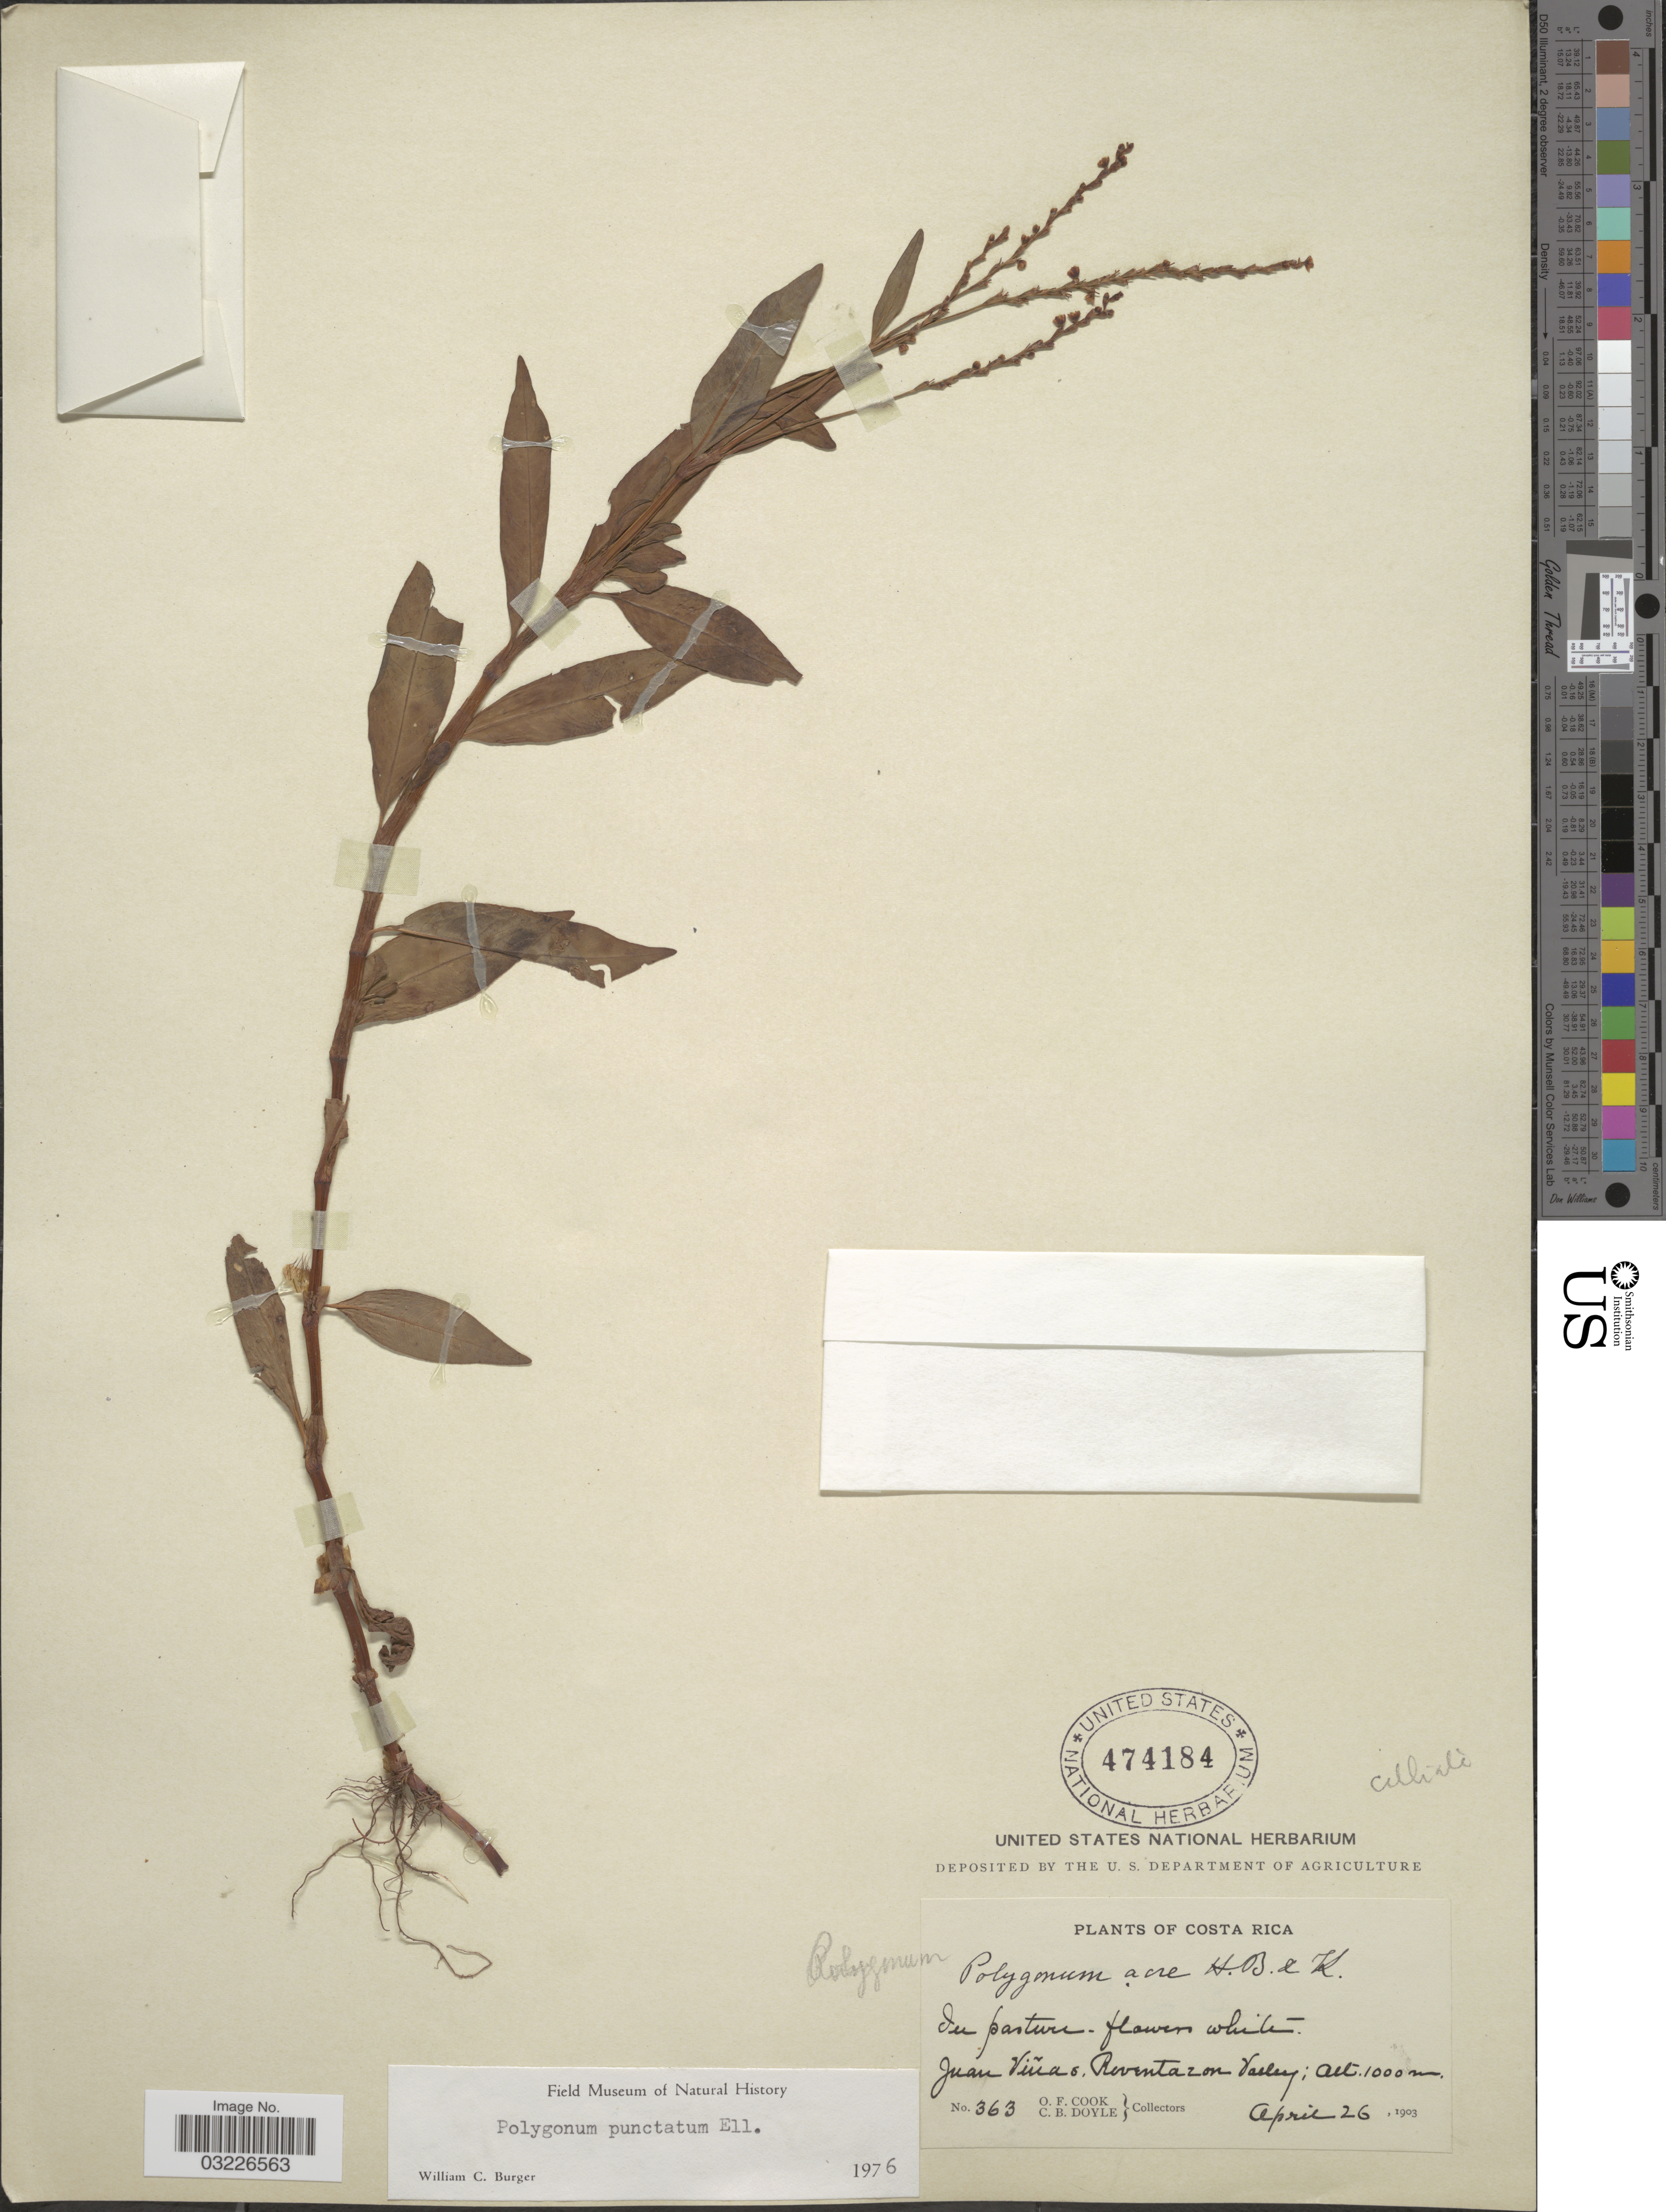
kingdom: Plantae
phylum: Tracheophyta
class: Magnoliopsida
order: Caryophyllales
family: Polygonaceae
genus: Persicaria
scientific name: Persicaria punctata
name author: (Elliott) Small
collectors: O. F. Cook & C. Doyle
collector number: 363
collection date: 1903-04-26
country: Costa Rica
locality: Juan Viñas, Reventazon Valley.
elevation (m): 1000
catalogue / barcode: US 474184